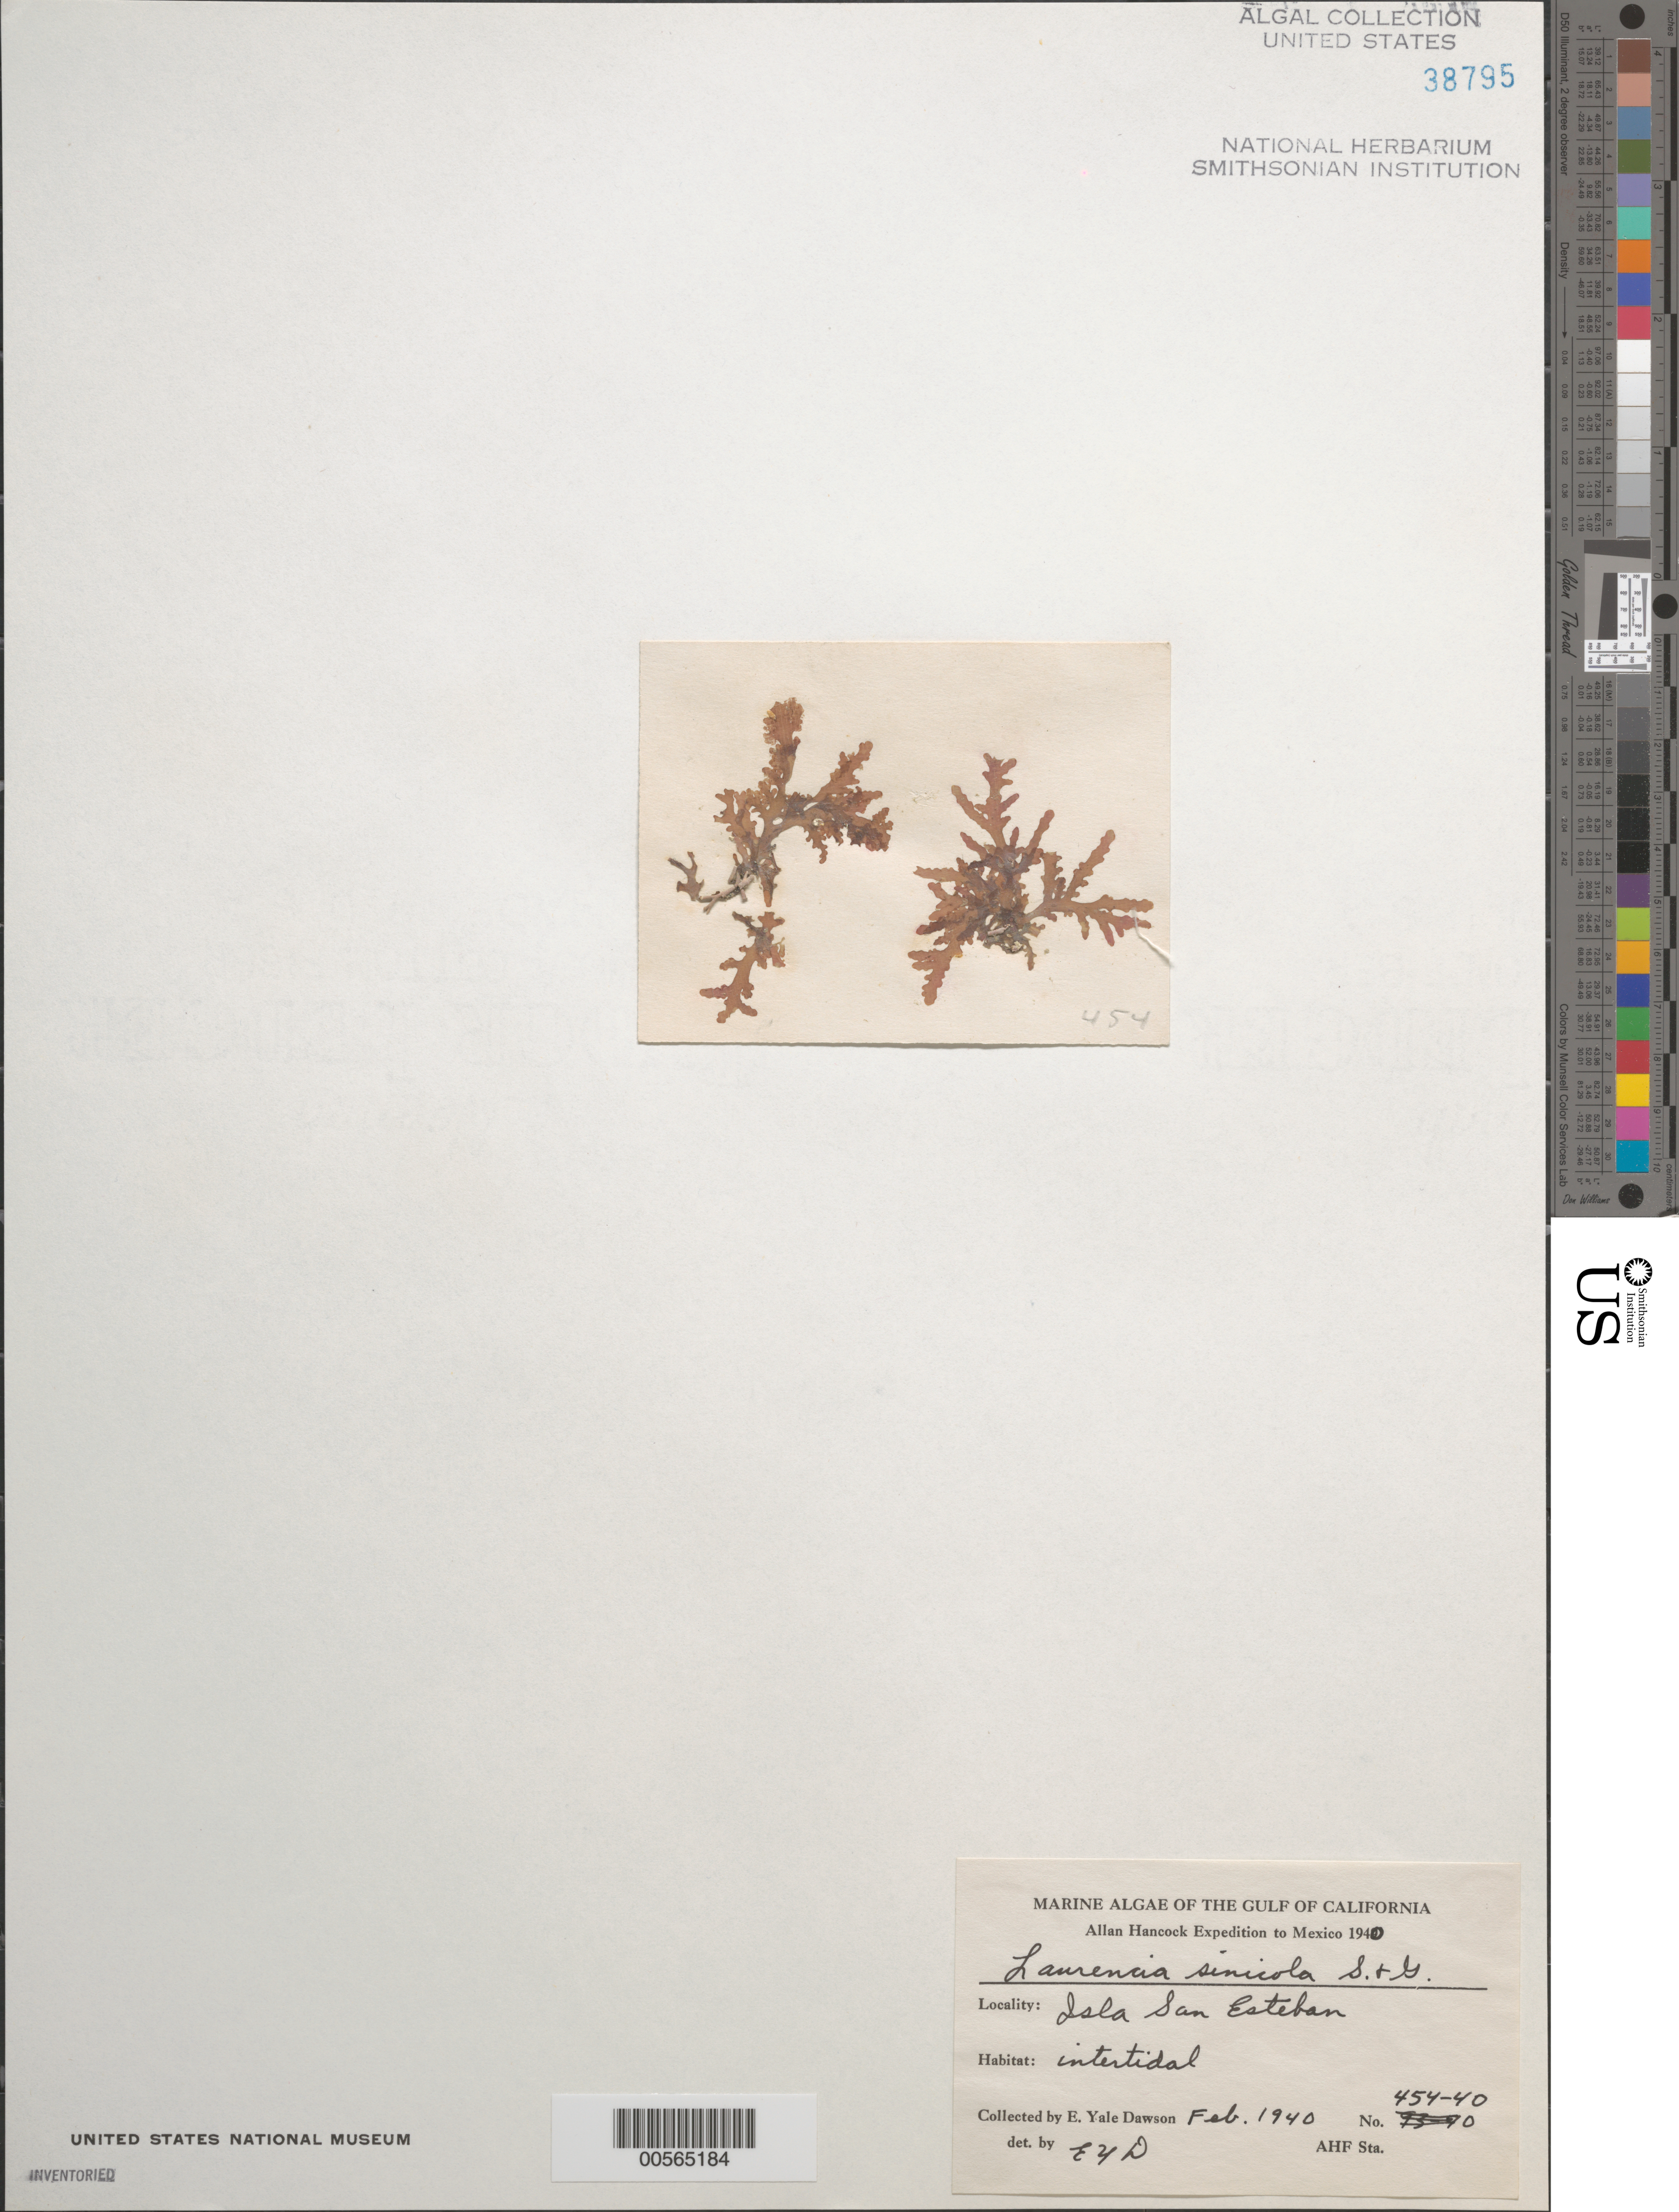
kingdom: Plantae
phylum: Rhodophyta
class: Florideophyceae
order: Ceramiales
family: Rhodomelaceae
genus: Osmundea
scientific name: Osmundea sinicola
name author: (Setchell & N.L. Gardner) K.W. Nam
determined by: Algae name updating Project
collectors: E. Y. Dawson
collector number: EYD 454-40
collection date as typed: Feb 1940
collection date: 1940-02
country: Mexico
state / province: Sonora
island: Isla San Esteban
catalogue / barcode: US 38795